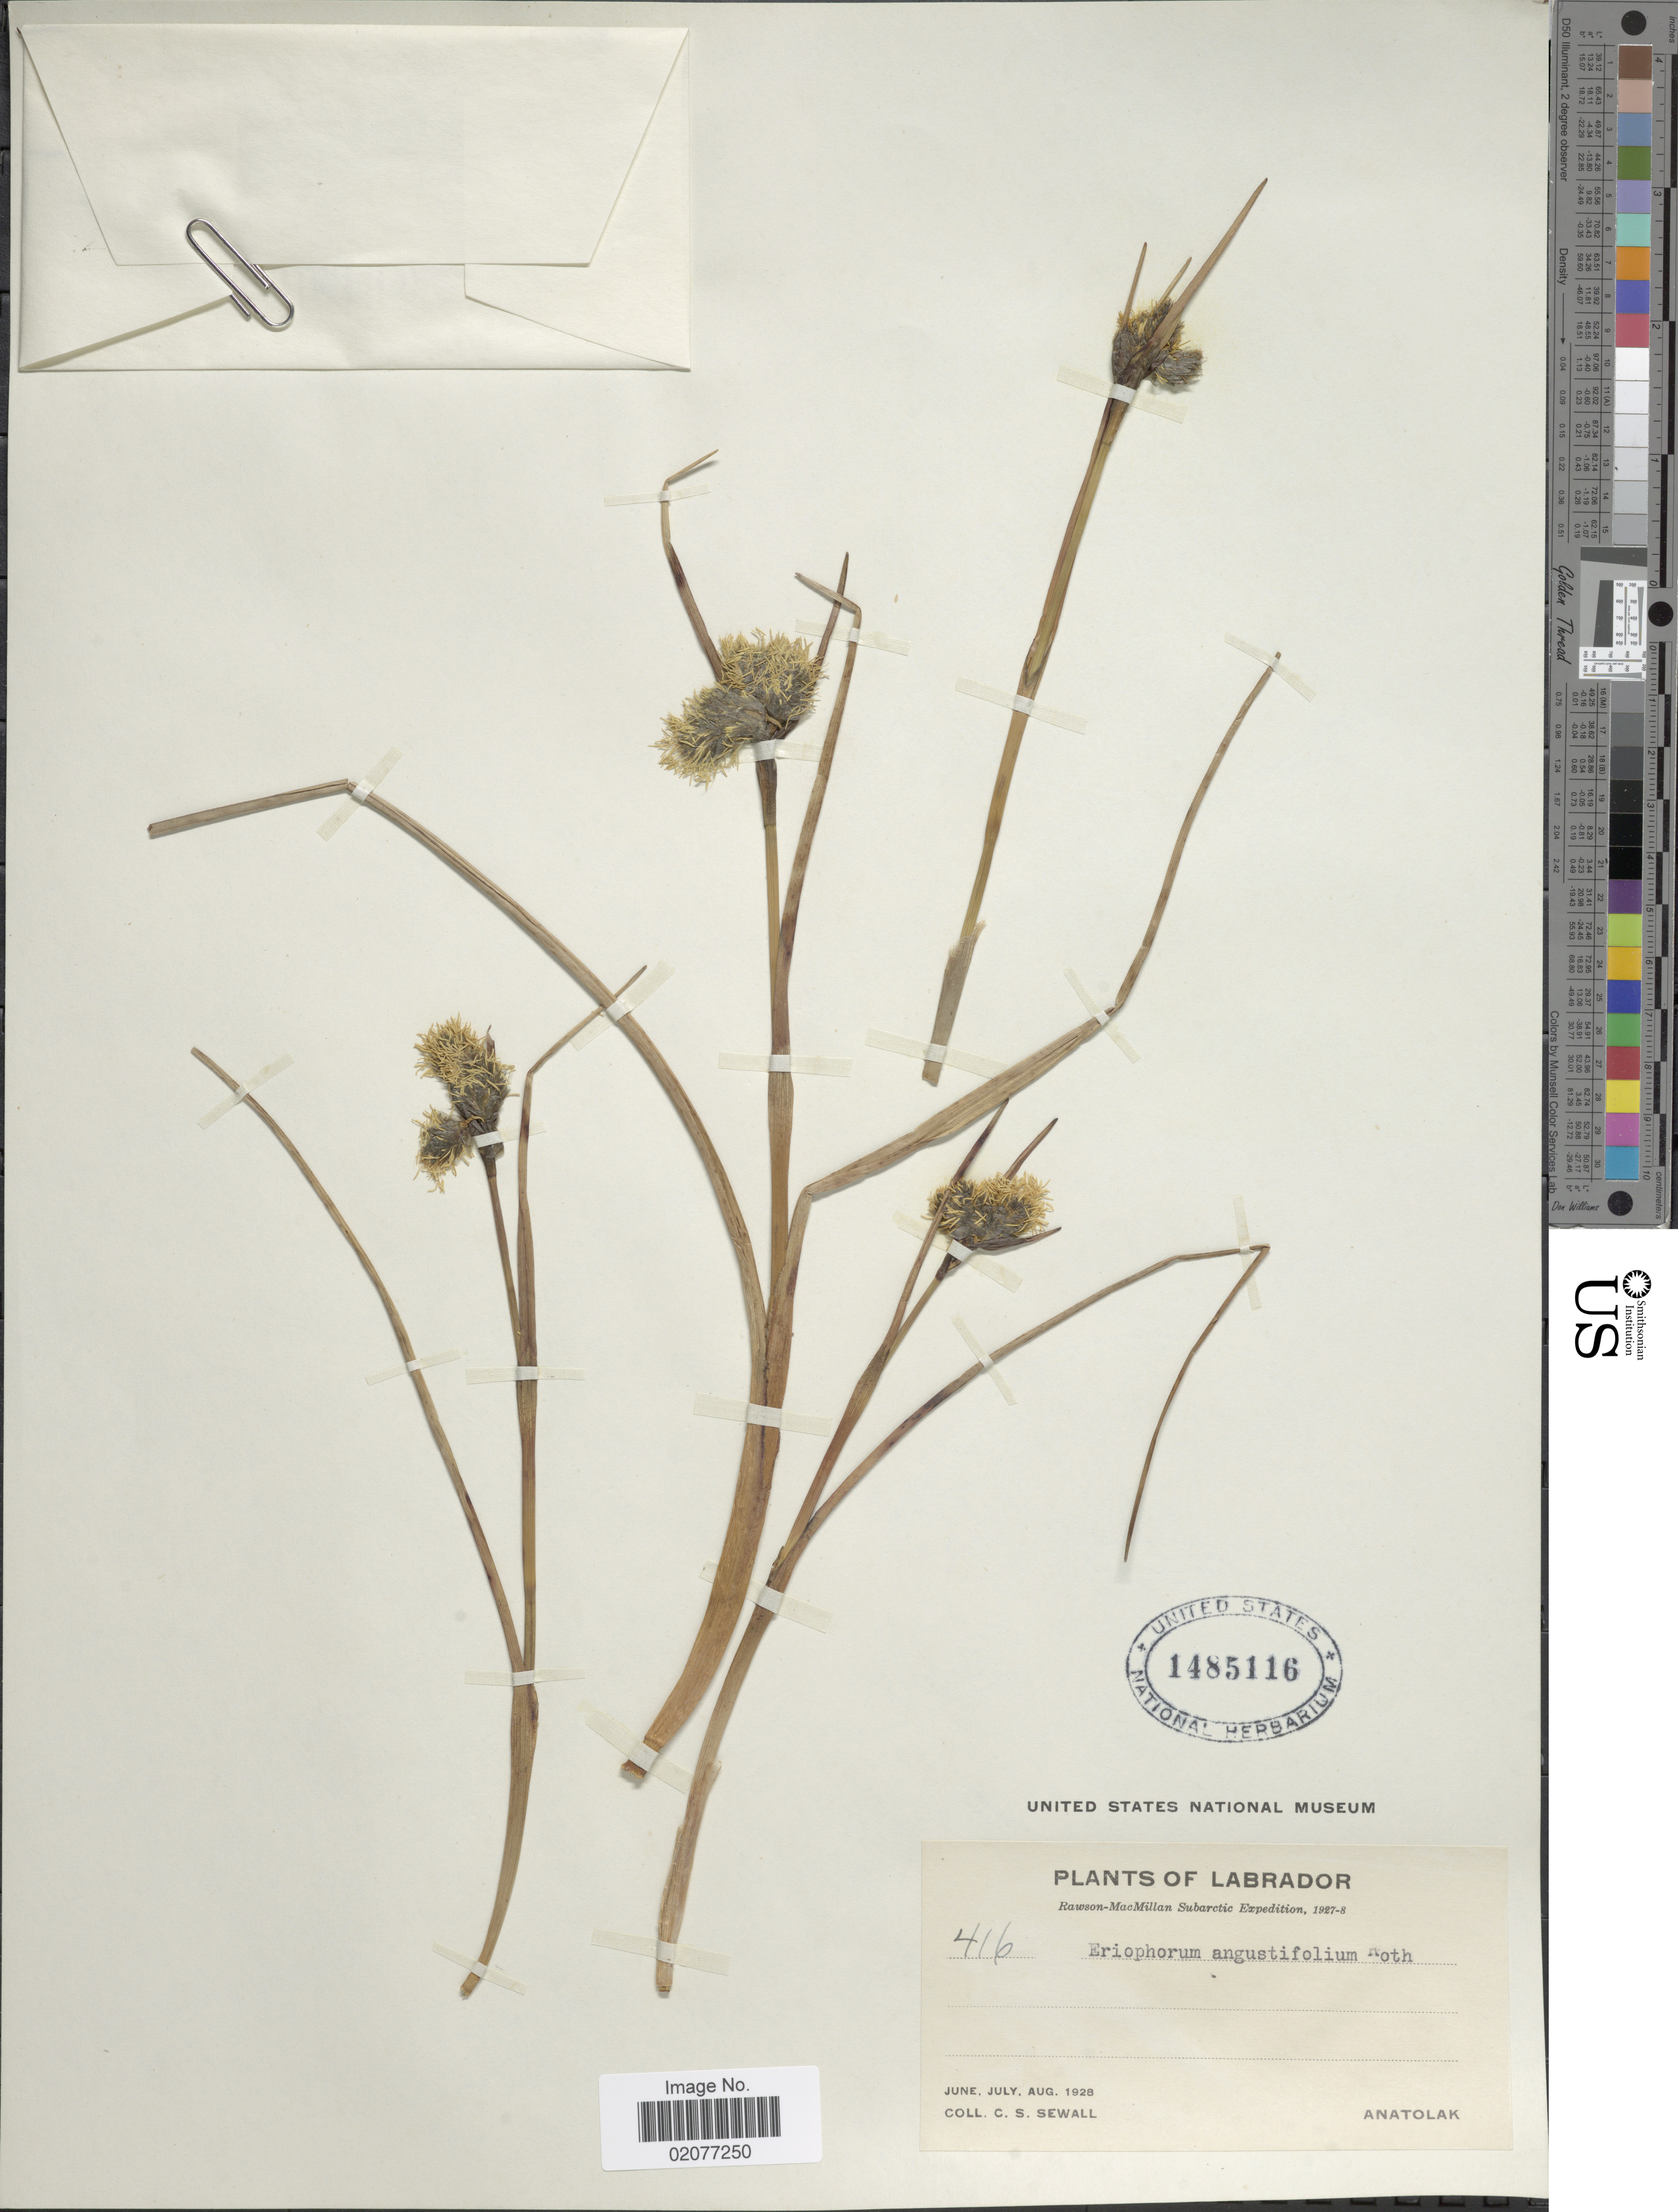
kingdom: Plantae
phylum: Tracheophyta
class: Liliopsida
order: Poales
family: Cyperaceae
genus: Eriophorum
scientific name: Eriophorum angustifolium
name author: Honck.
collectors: C. Sewall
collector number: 416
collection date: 1928-06/1928-08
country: Canada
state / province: Newfoundland and Labrador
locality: Labrador, Anatolak, Subarctic.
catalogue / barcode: US 1485116